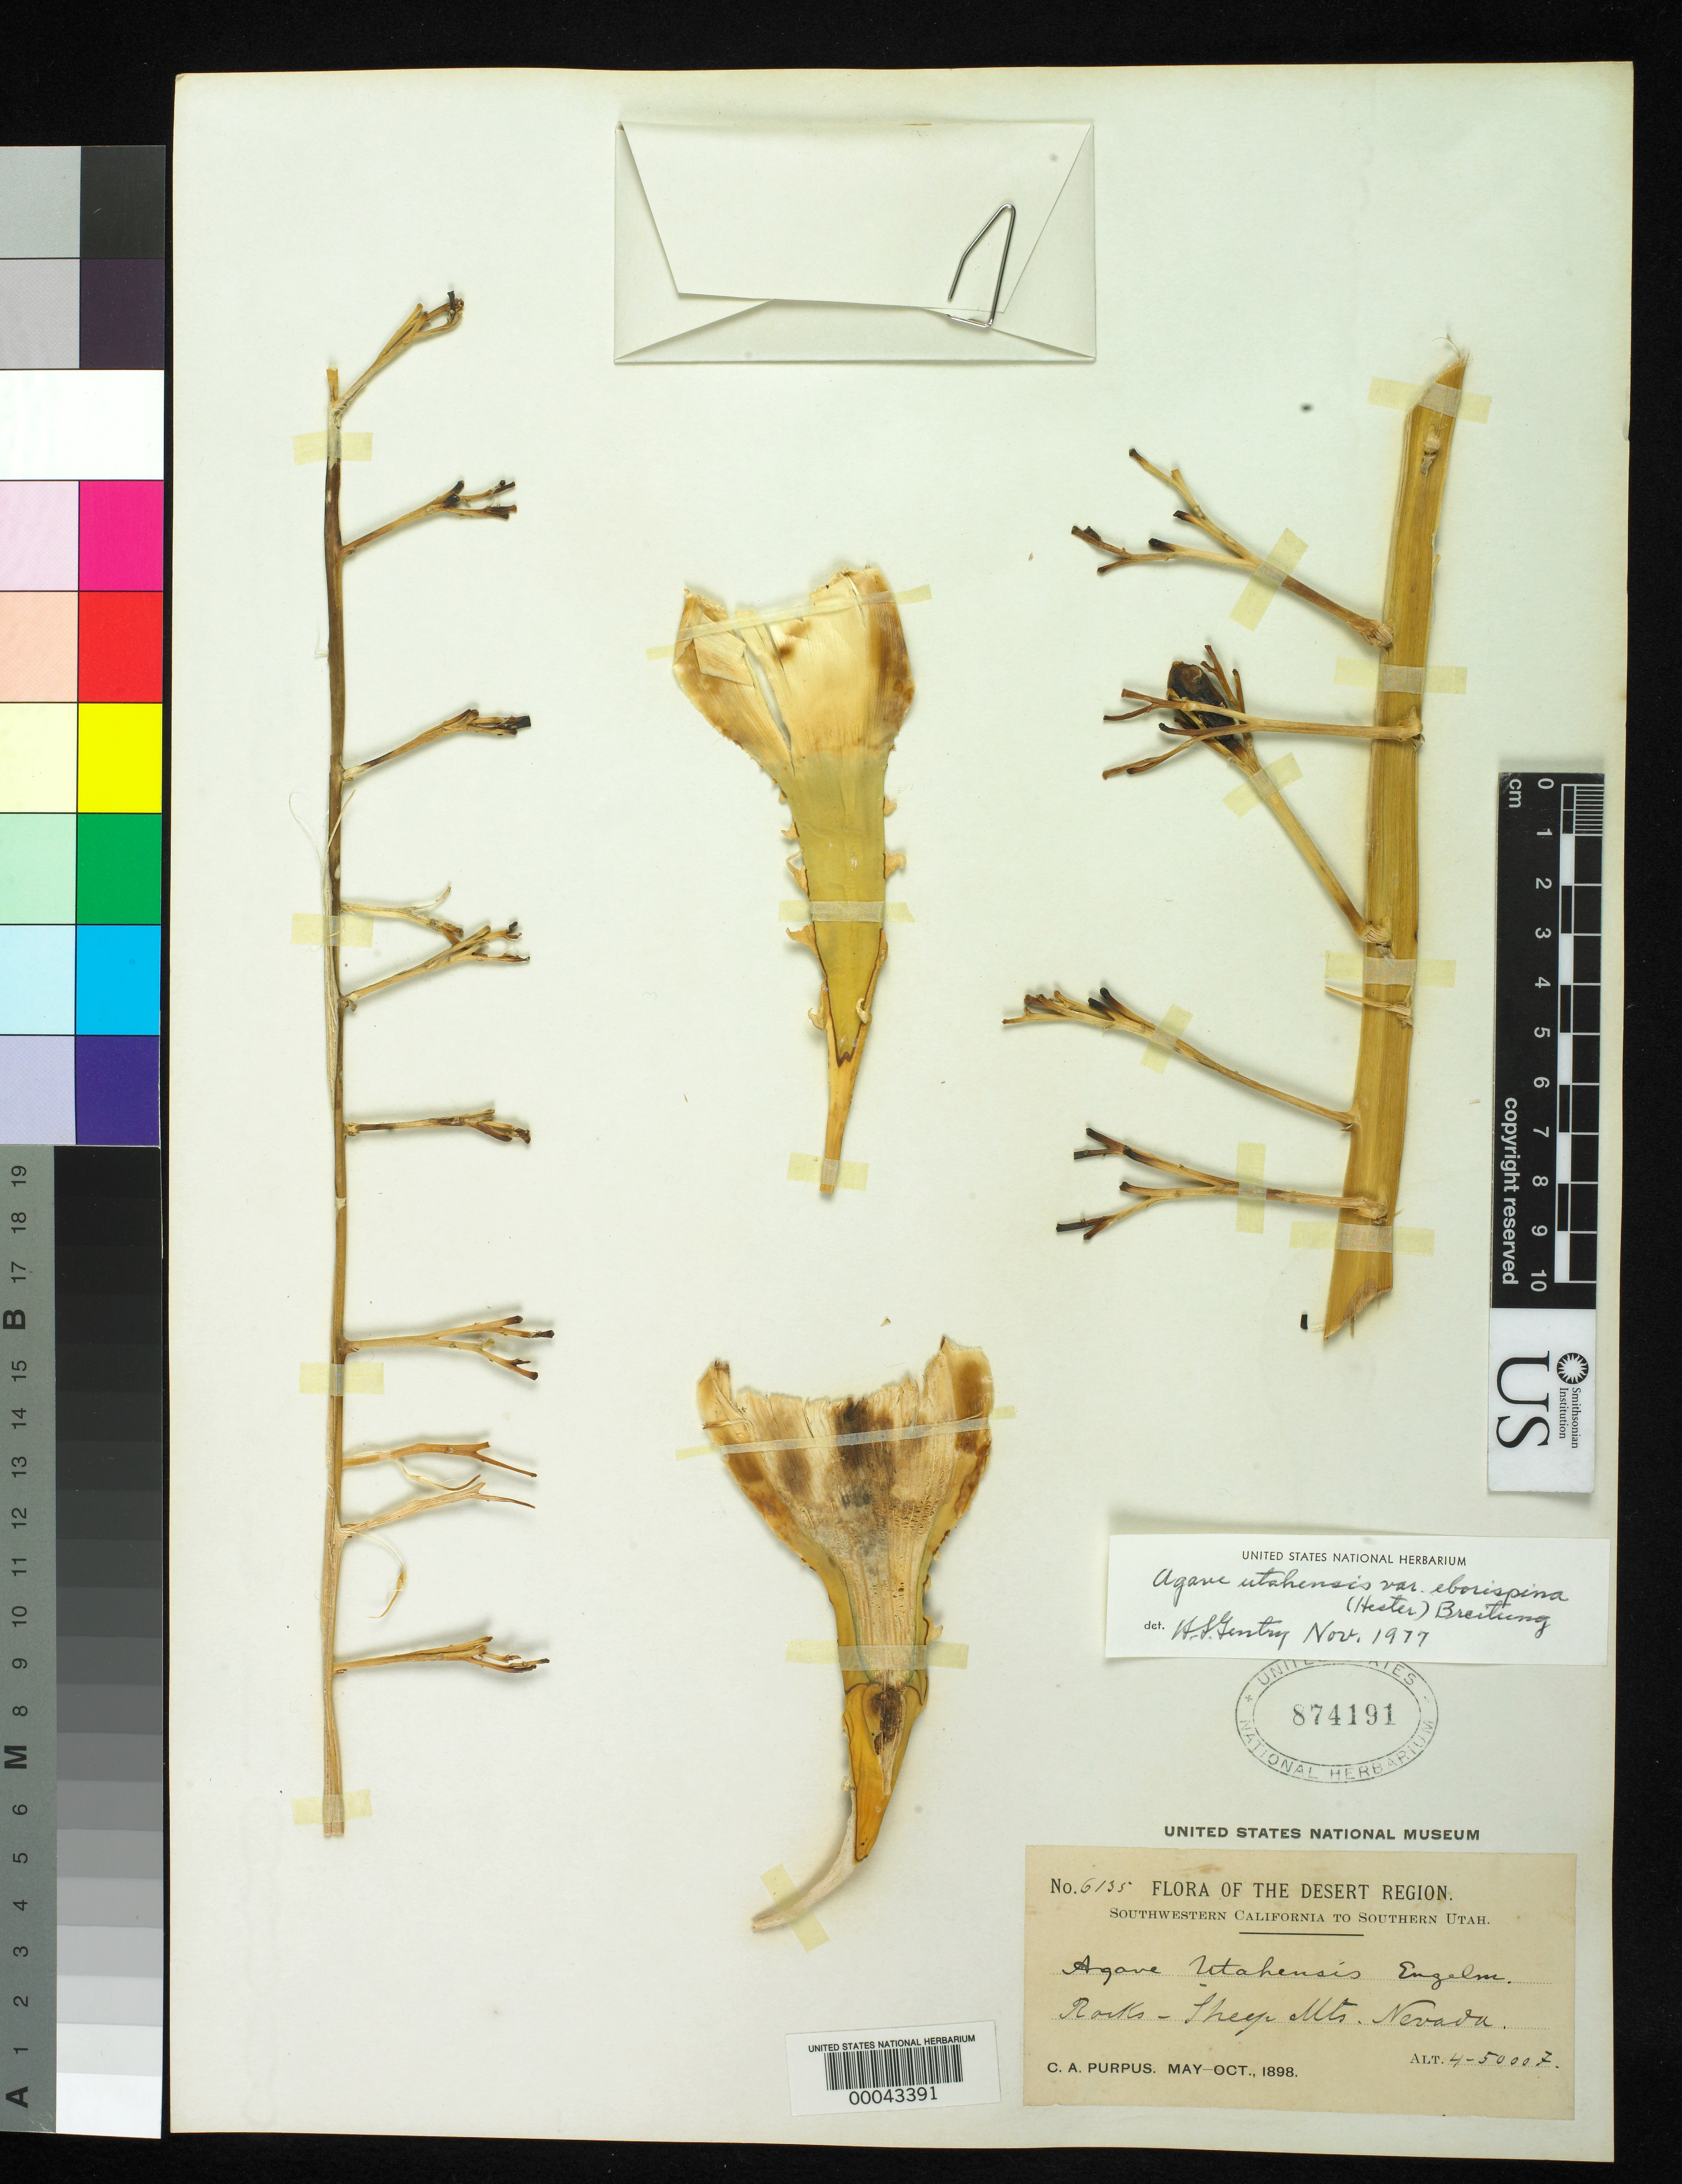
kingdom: Plantae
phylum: Tracheophyta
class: Liliopsida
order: Asparagales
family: Asparagaceae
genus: Agave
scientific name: Agave utahensis var. eborispina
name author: (Hester) Breitung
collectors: C. A. Purpus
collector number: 6135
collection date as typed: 1898 to -- -- 1898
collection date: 1898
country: United States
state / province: Nevada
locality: Rocks-sheep mts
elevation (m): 1219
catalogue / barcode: US 874191